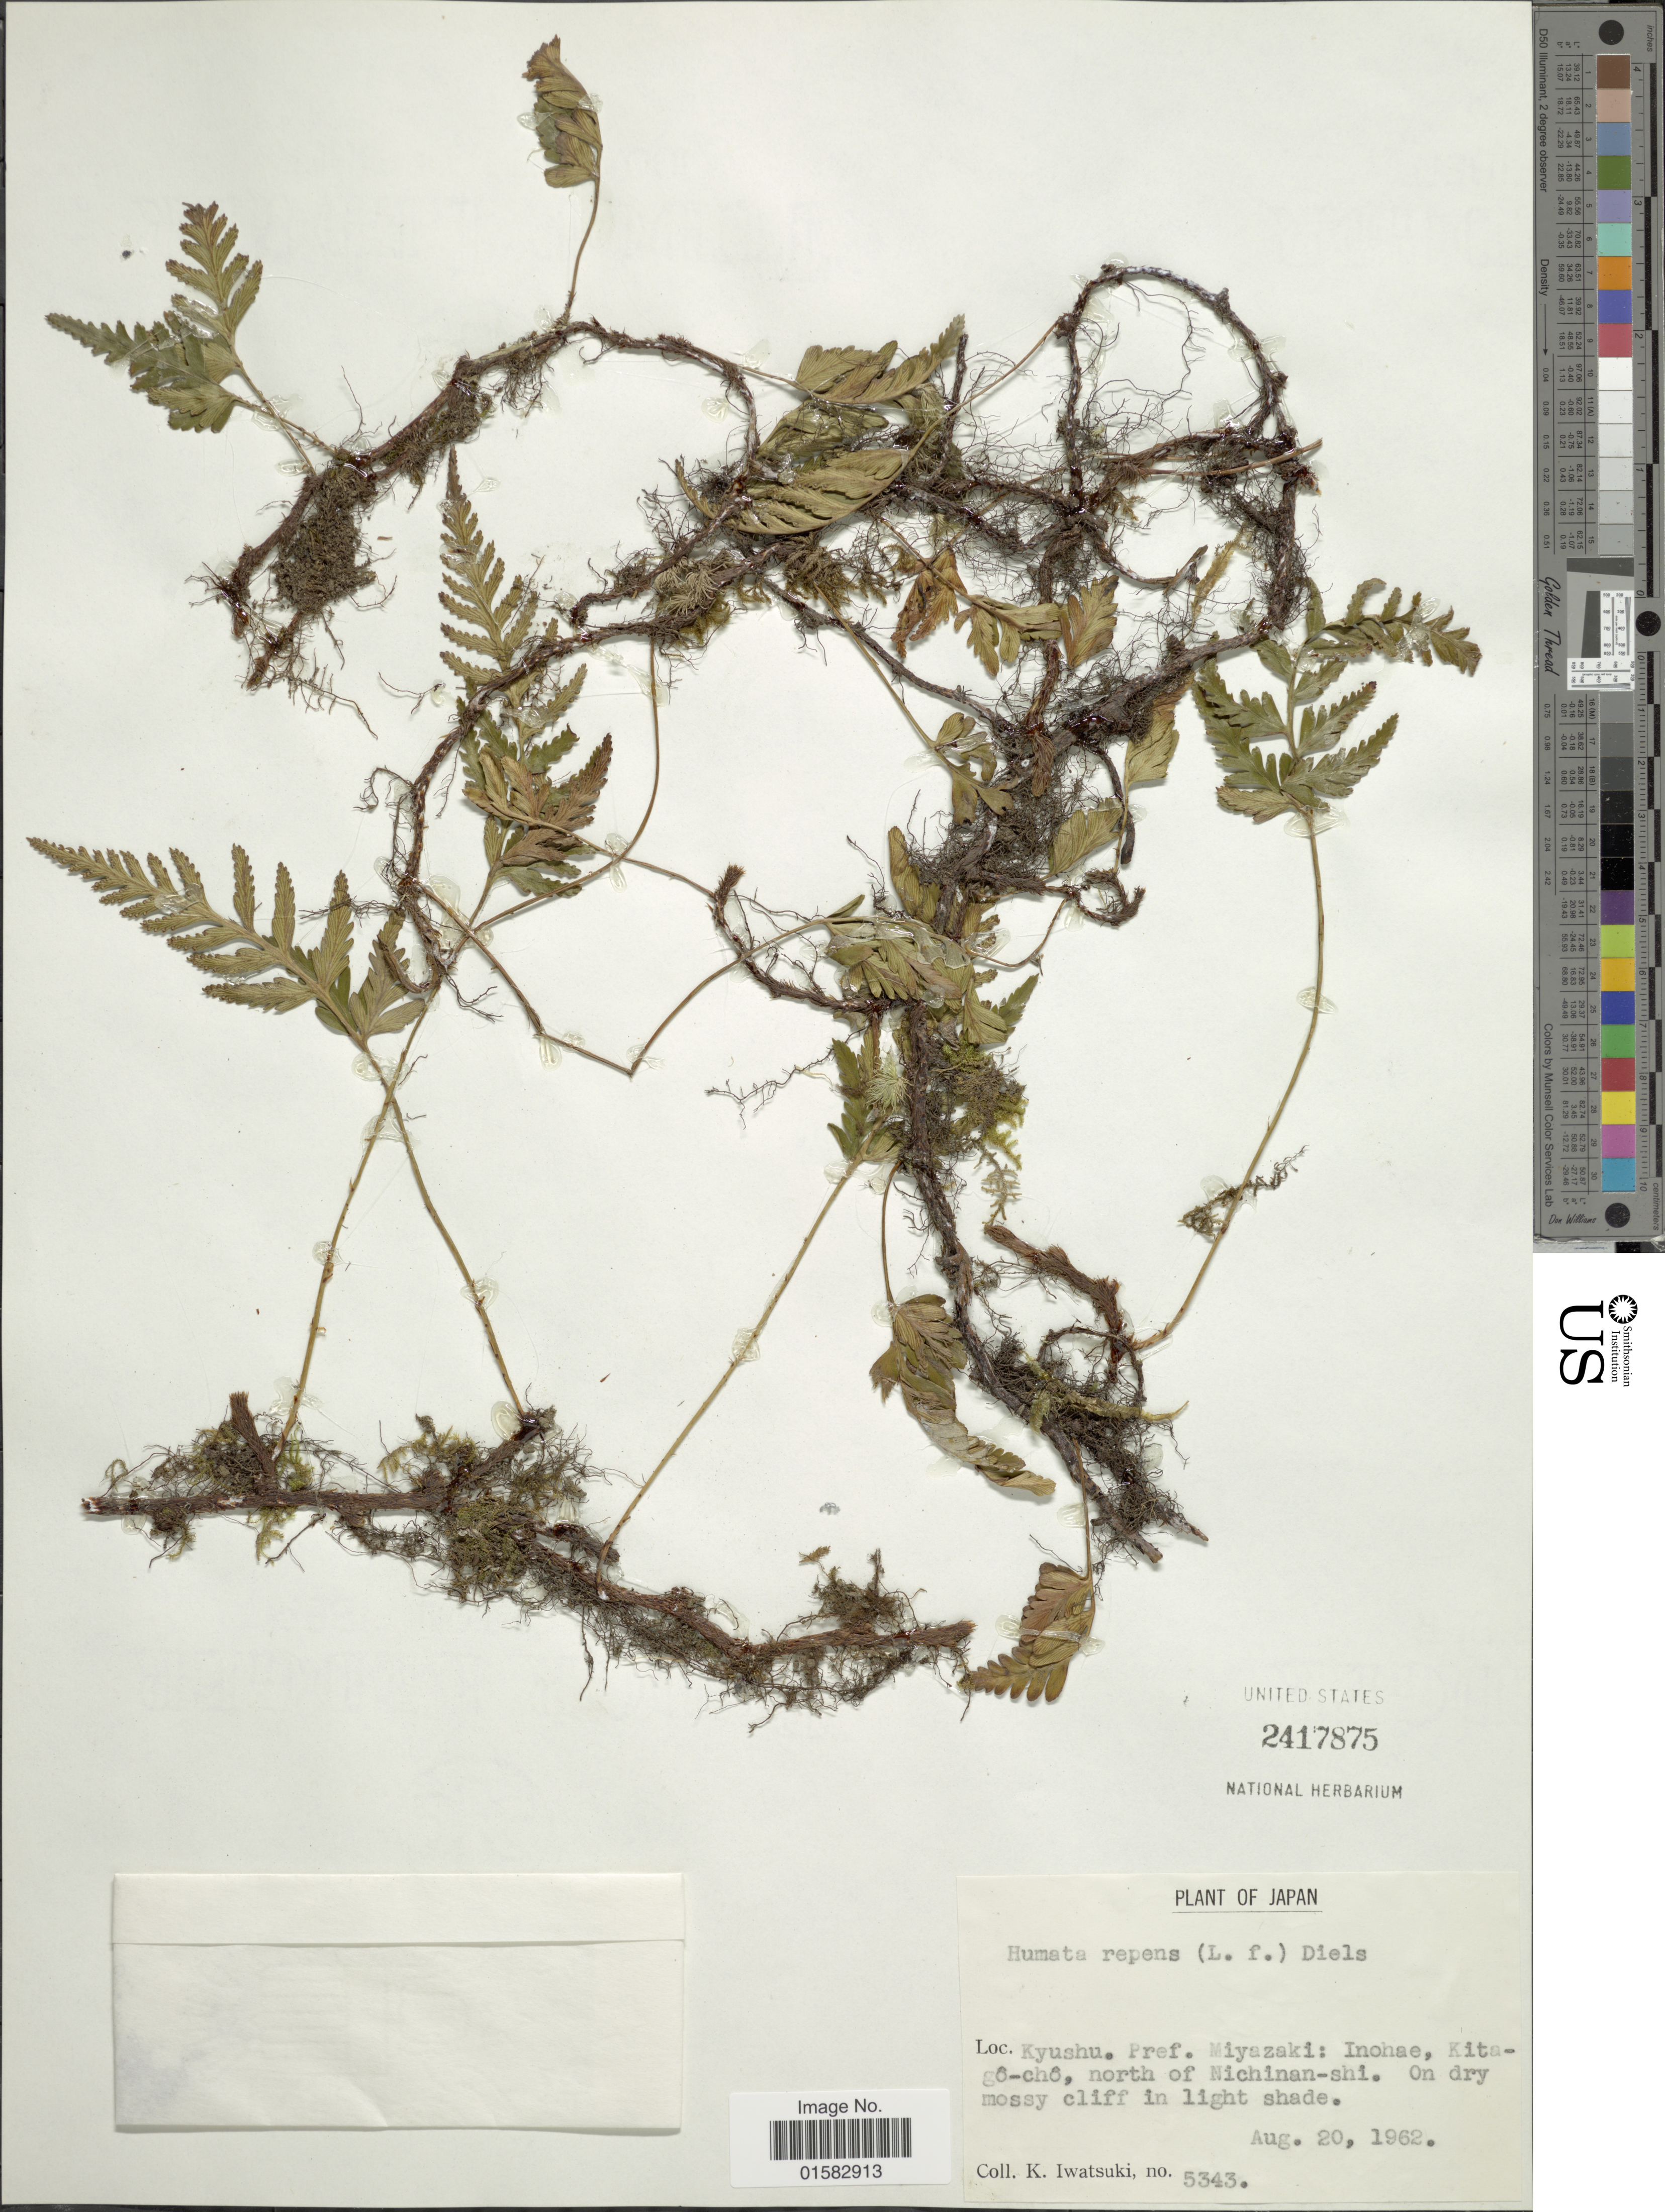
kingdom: Plantae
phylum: Tracheophyta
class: Polypodiopsida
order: Polypodiales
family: Davalliaceae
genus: Davallia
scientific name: Davallia repens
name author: (L. f.) Kuhn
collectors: K. Iwatsuki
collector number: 5343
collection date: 1962-08-20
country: Japan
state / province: Miyazaki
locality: Kyushu; Inohae, Kita-go-cho, north of Nichinan-shi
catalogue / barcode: US 2417875